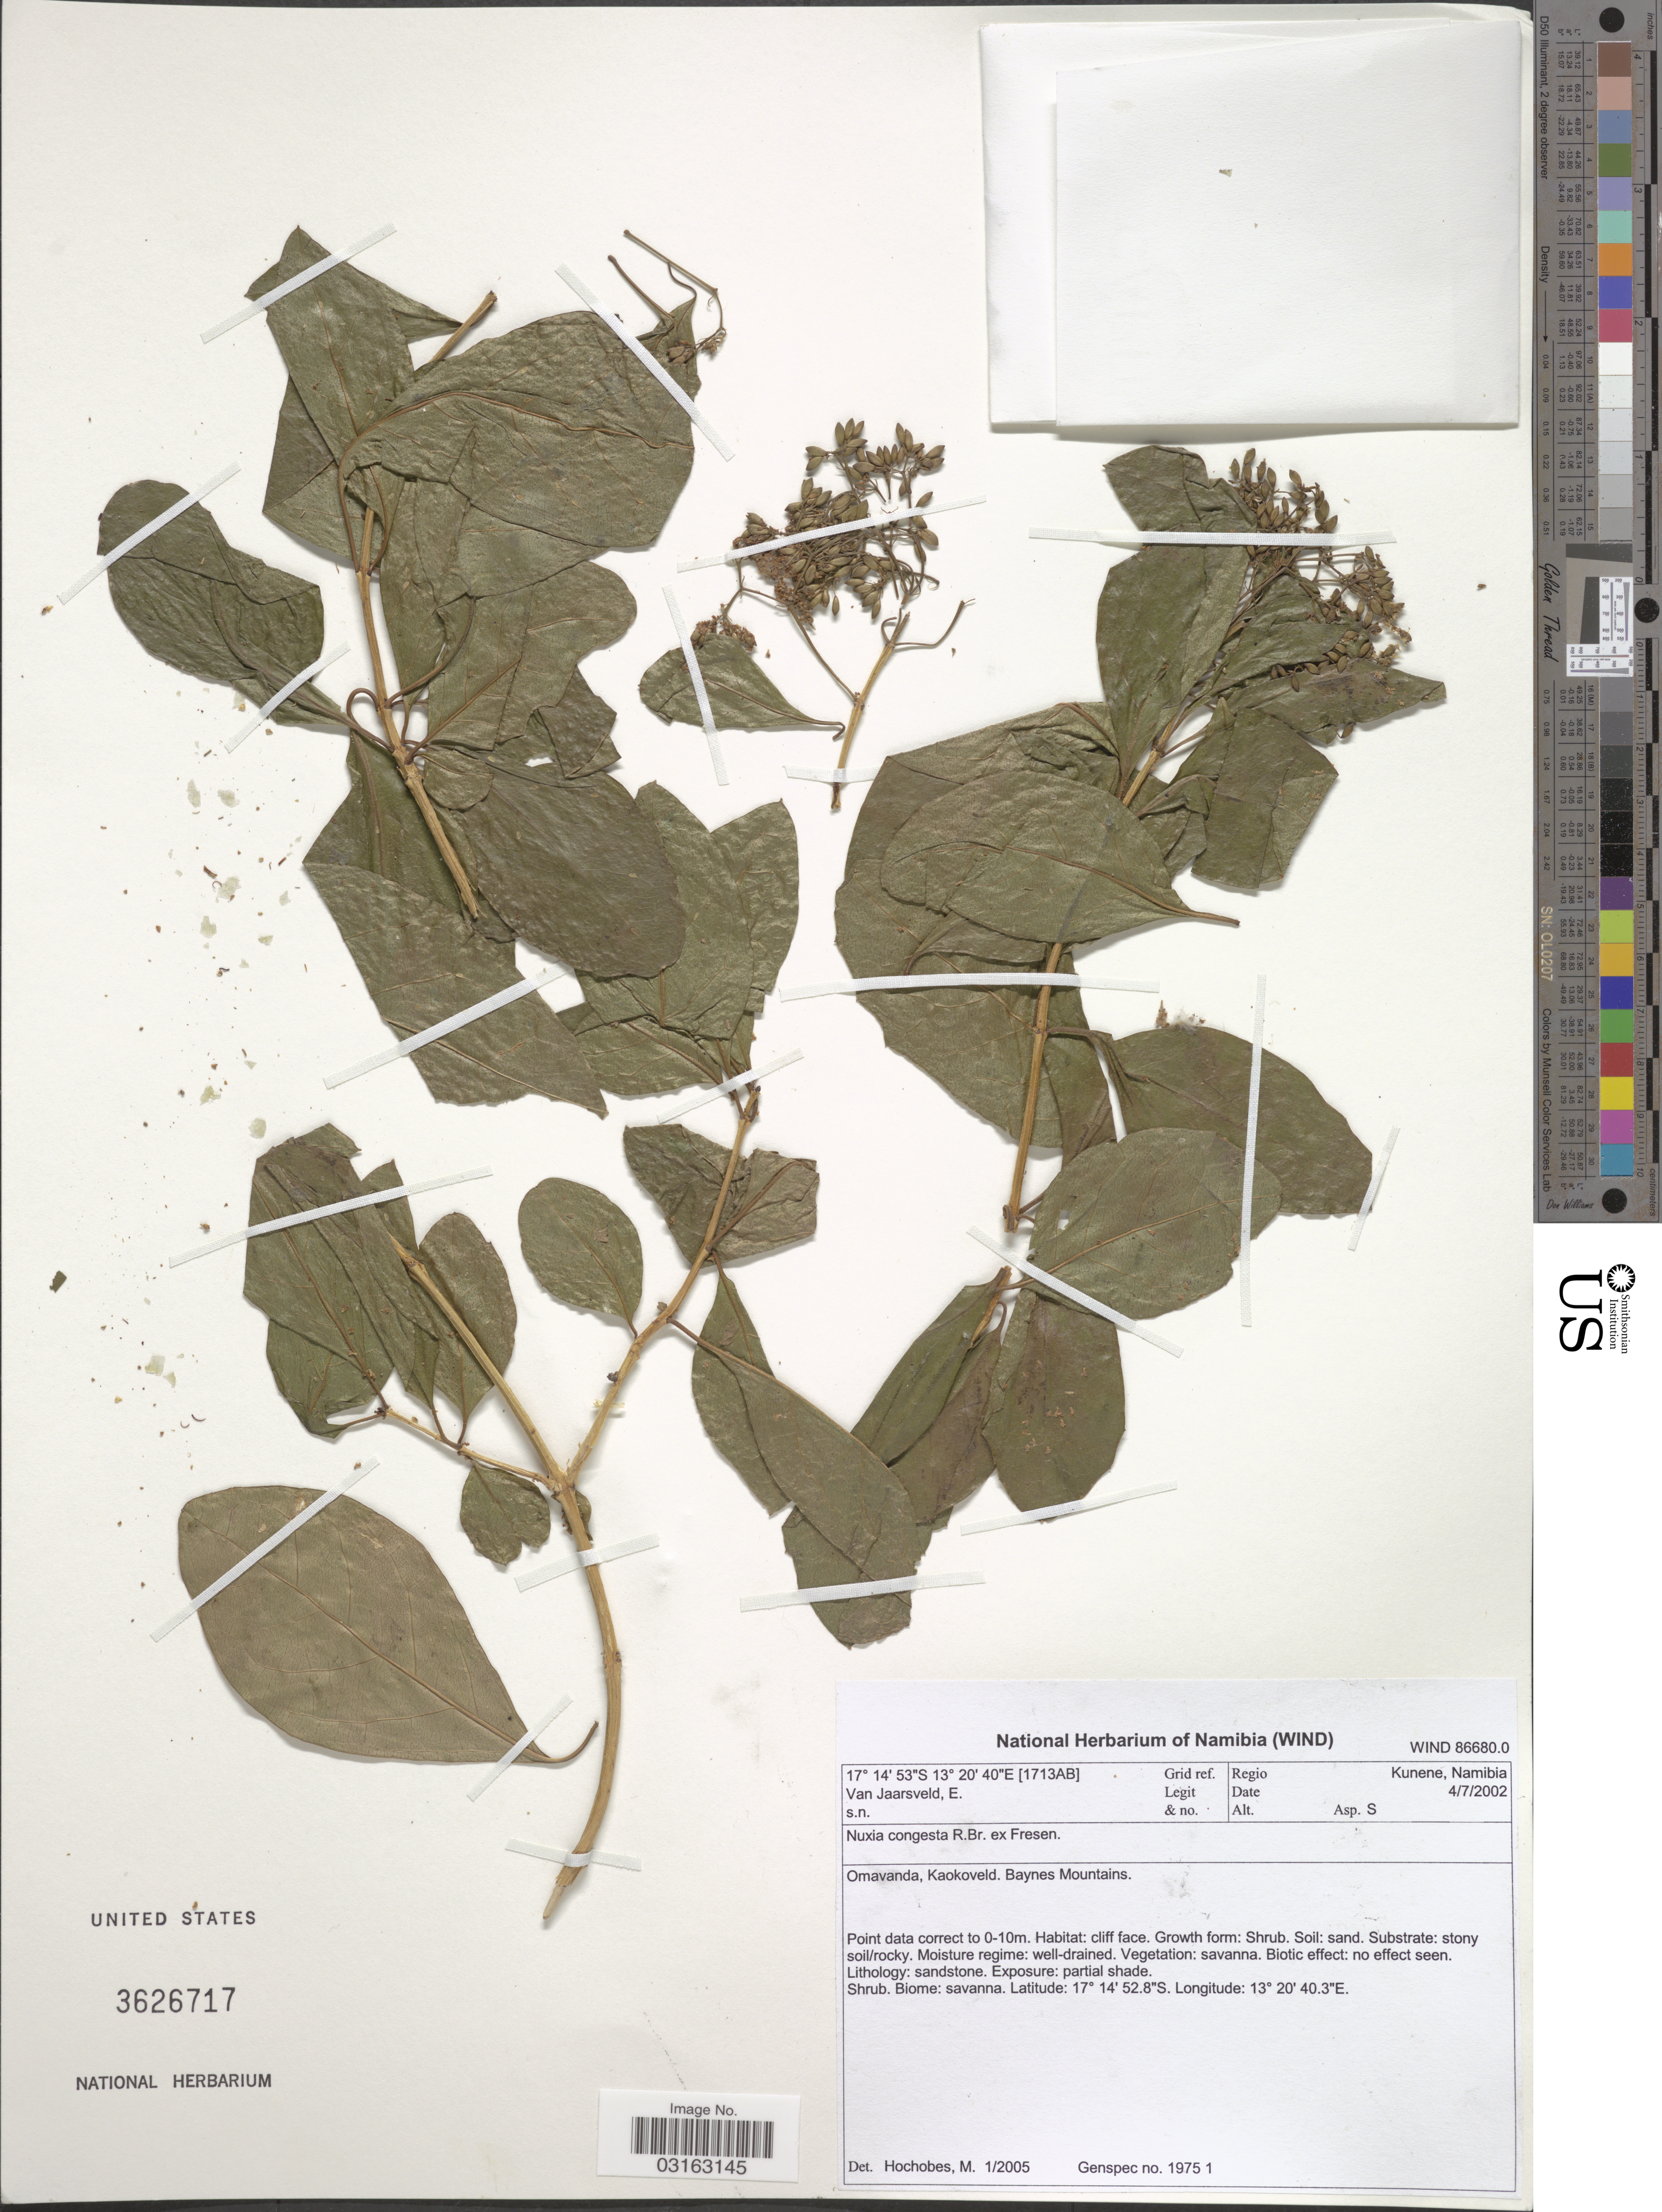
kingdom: Plantae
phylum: Tracheophyta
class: Magnoliopsida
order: Lamiales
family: Stilbaceae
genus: Nuxia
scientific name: Nuxia congesta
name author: R. Br. ex Fresen.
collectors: E. van Jaarsveld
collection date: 2002-07-04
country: Namibia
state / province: Kunene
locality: [1713AB] Grid ref. Regio Kunene, Namibia. Omavanda, Kaokoveld. Baynes Mountains.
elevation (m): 0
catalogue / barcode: US 3626717